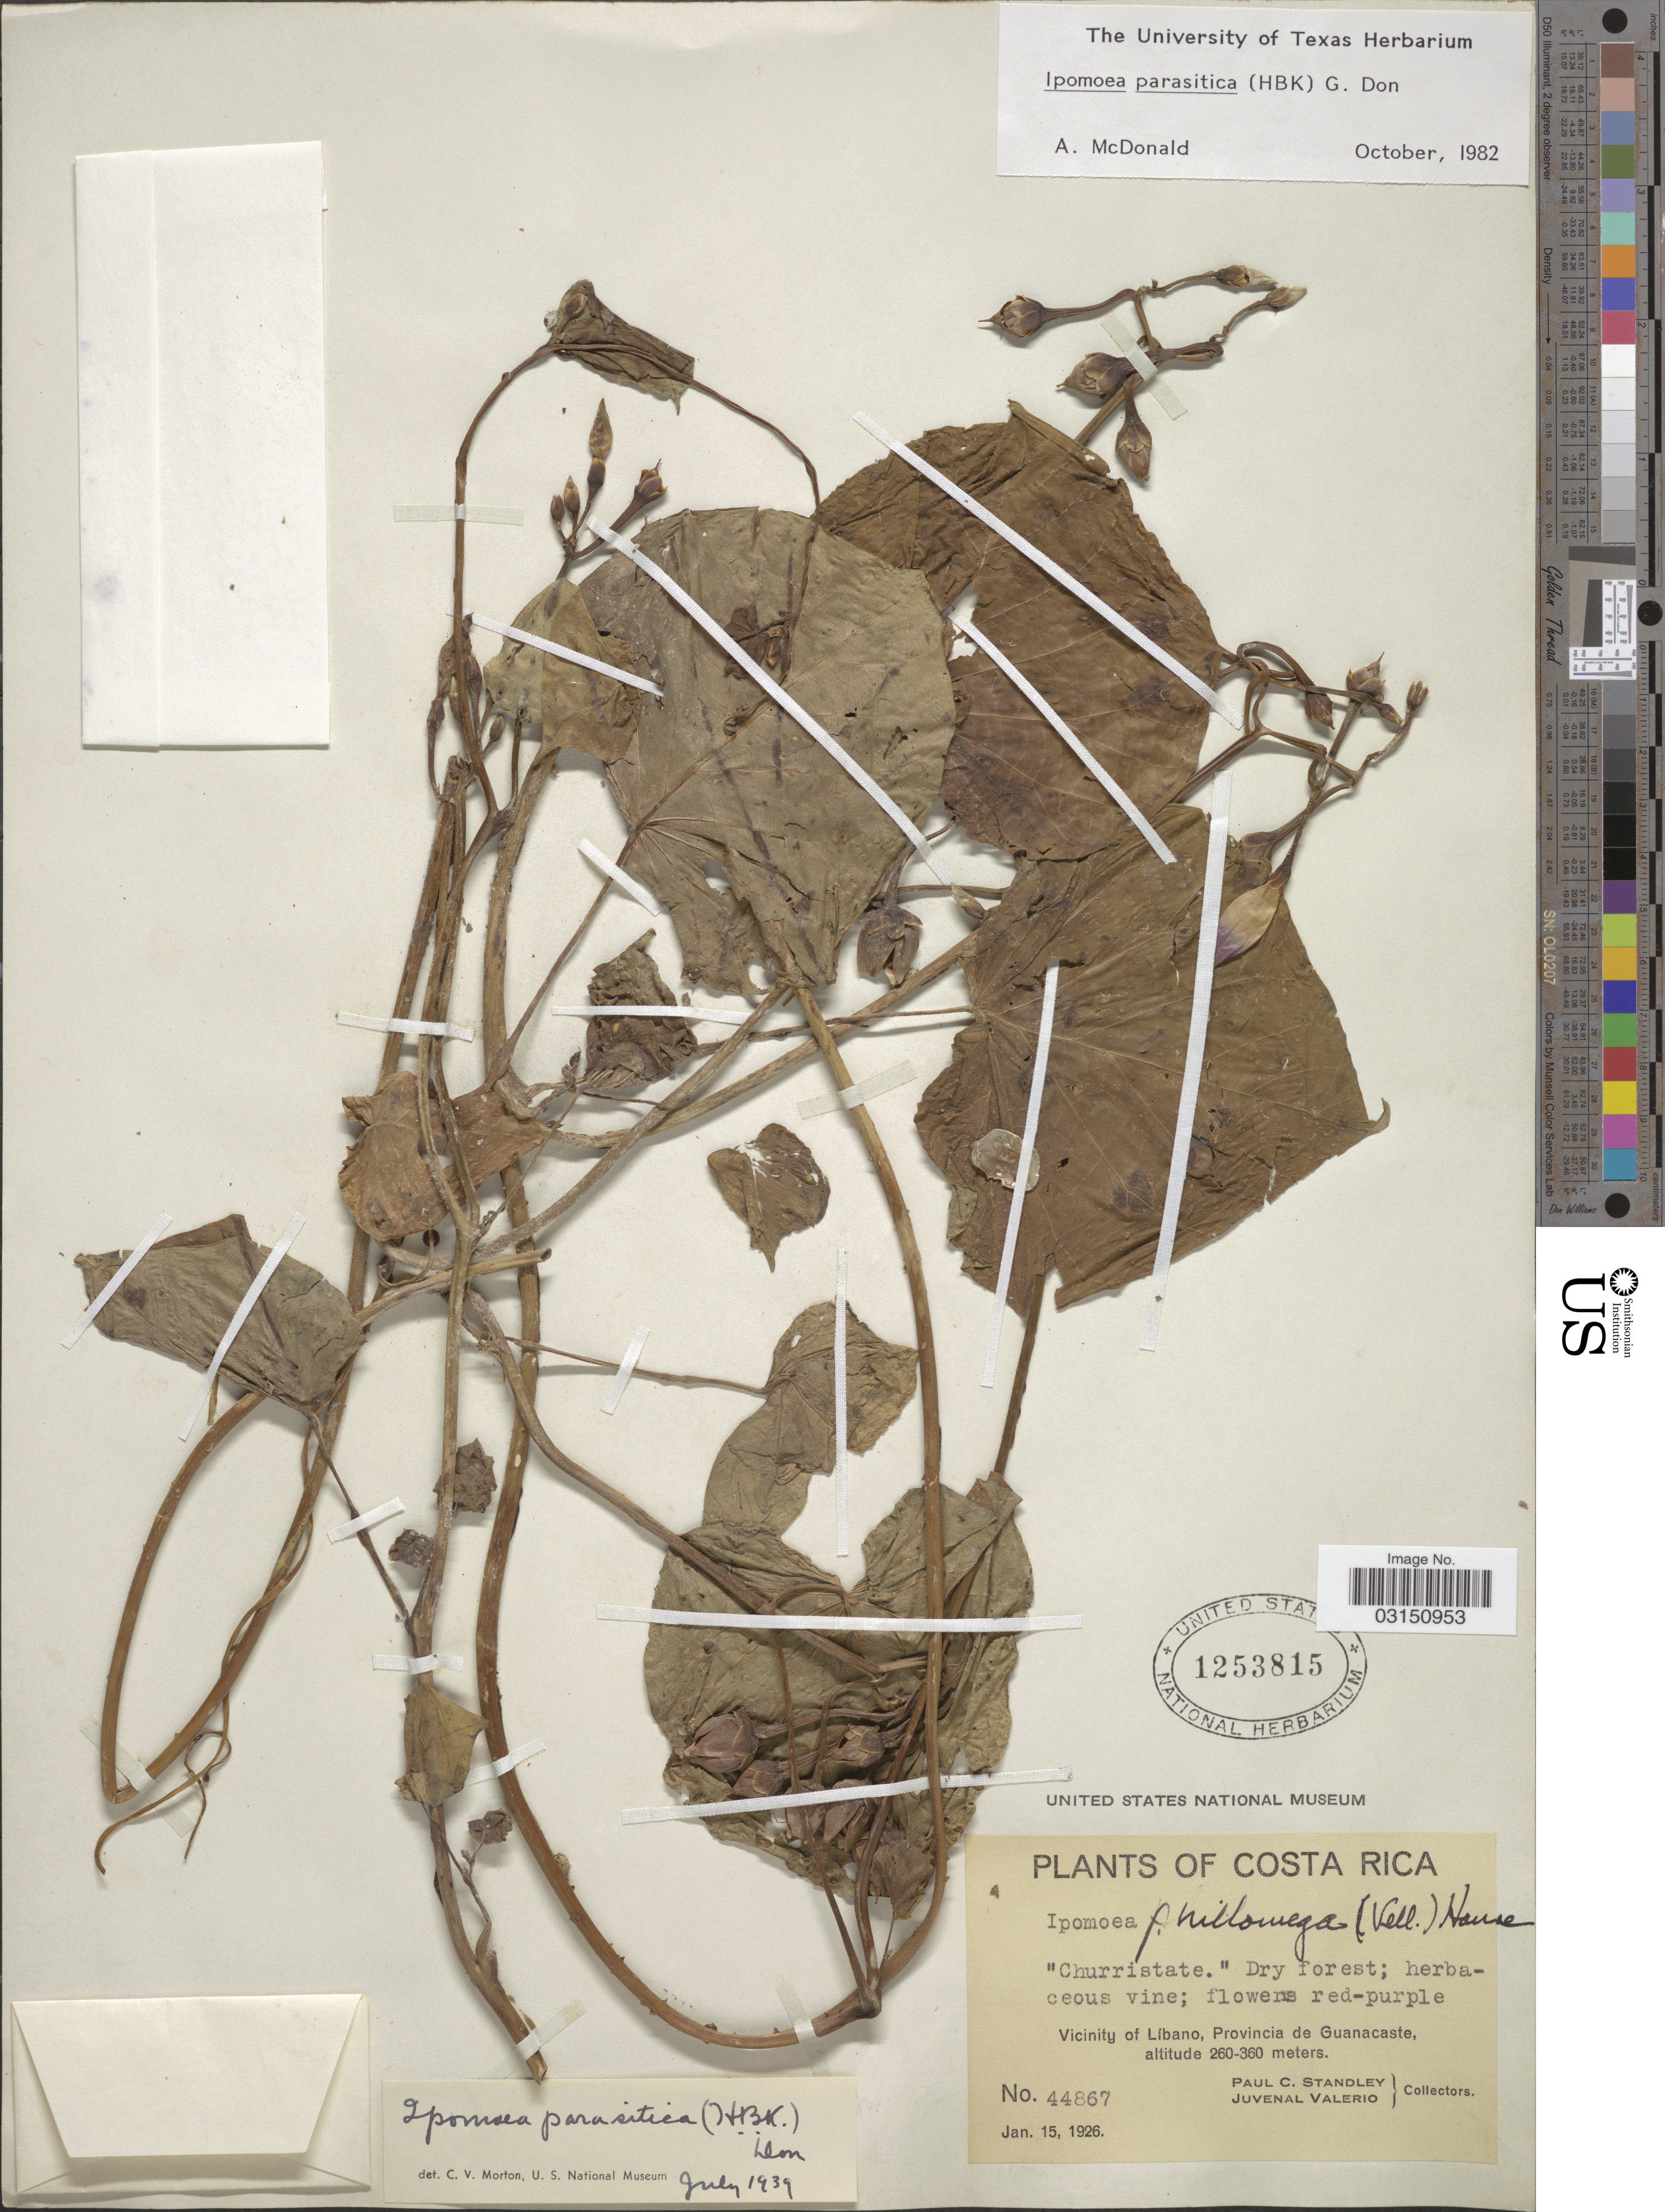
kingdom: Plantae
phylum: Tracheophyta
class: Magnoliopsida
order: Solanales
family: Convolvulaceae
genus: Ipomoea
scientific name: Ipomoea parasitica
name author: (Kunth) G. Don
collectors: P. C. Standley & J. Valerio R.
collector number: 44867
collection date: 1926-01-15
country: Costa Rica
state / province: Guanacaste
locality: Vicinity of Líbano.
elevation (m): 260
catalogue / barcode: US 1253815